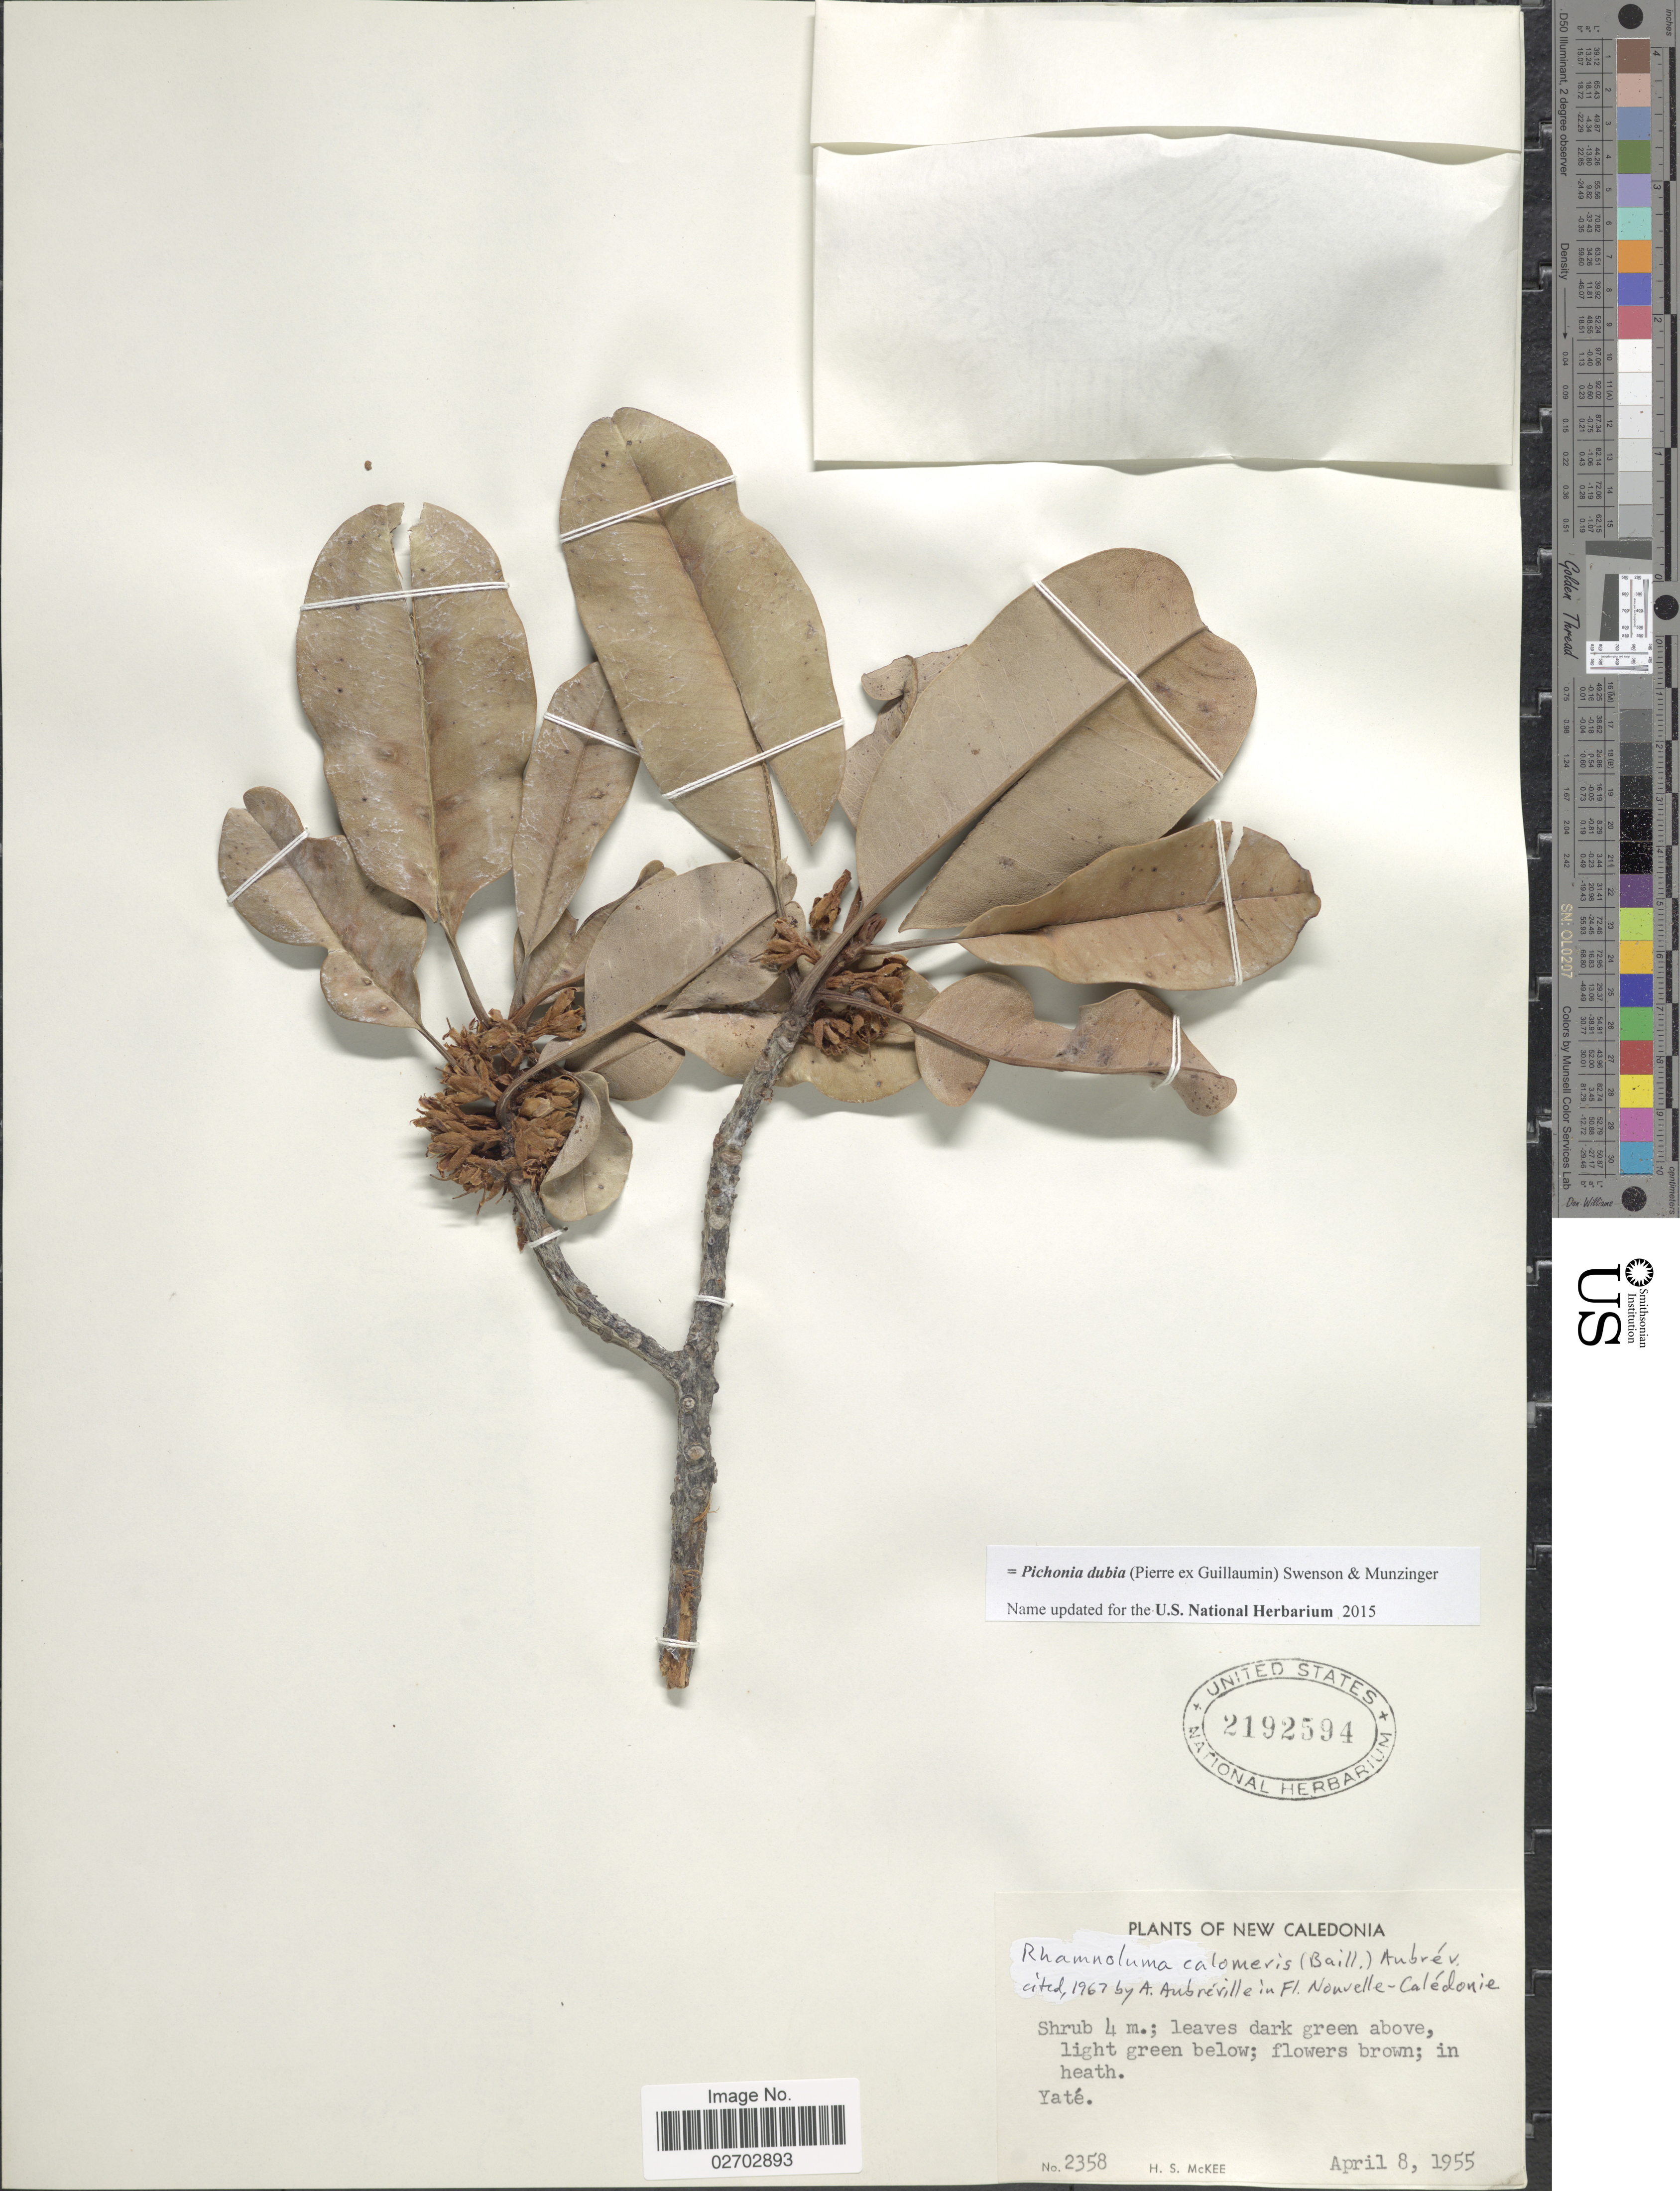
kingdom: Plantae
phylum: Tracheophyta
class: Magnoliopsida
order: Ericales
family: Sapotaceae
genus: Pichonia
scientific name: Pichonia dubia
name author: (Pierre ex Guillaumin) Swenson & Munzinger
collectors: H. S. McKee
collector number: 2358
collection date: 1955-04-08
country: New Caledonia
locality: Yate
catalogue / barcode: US 2192594